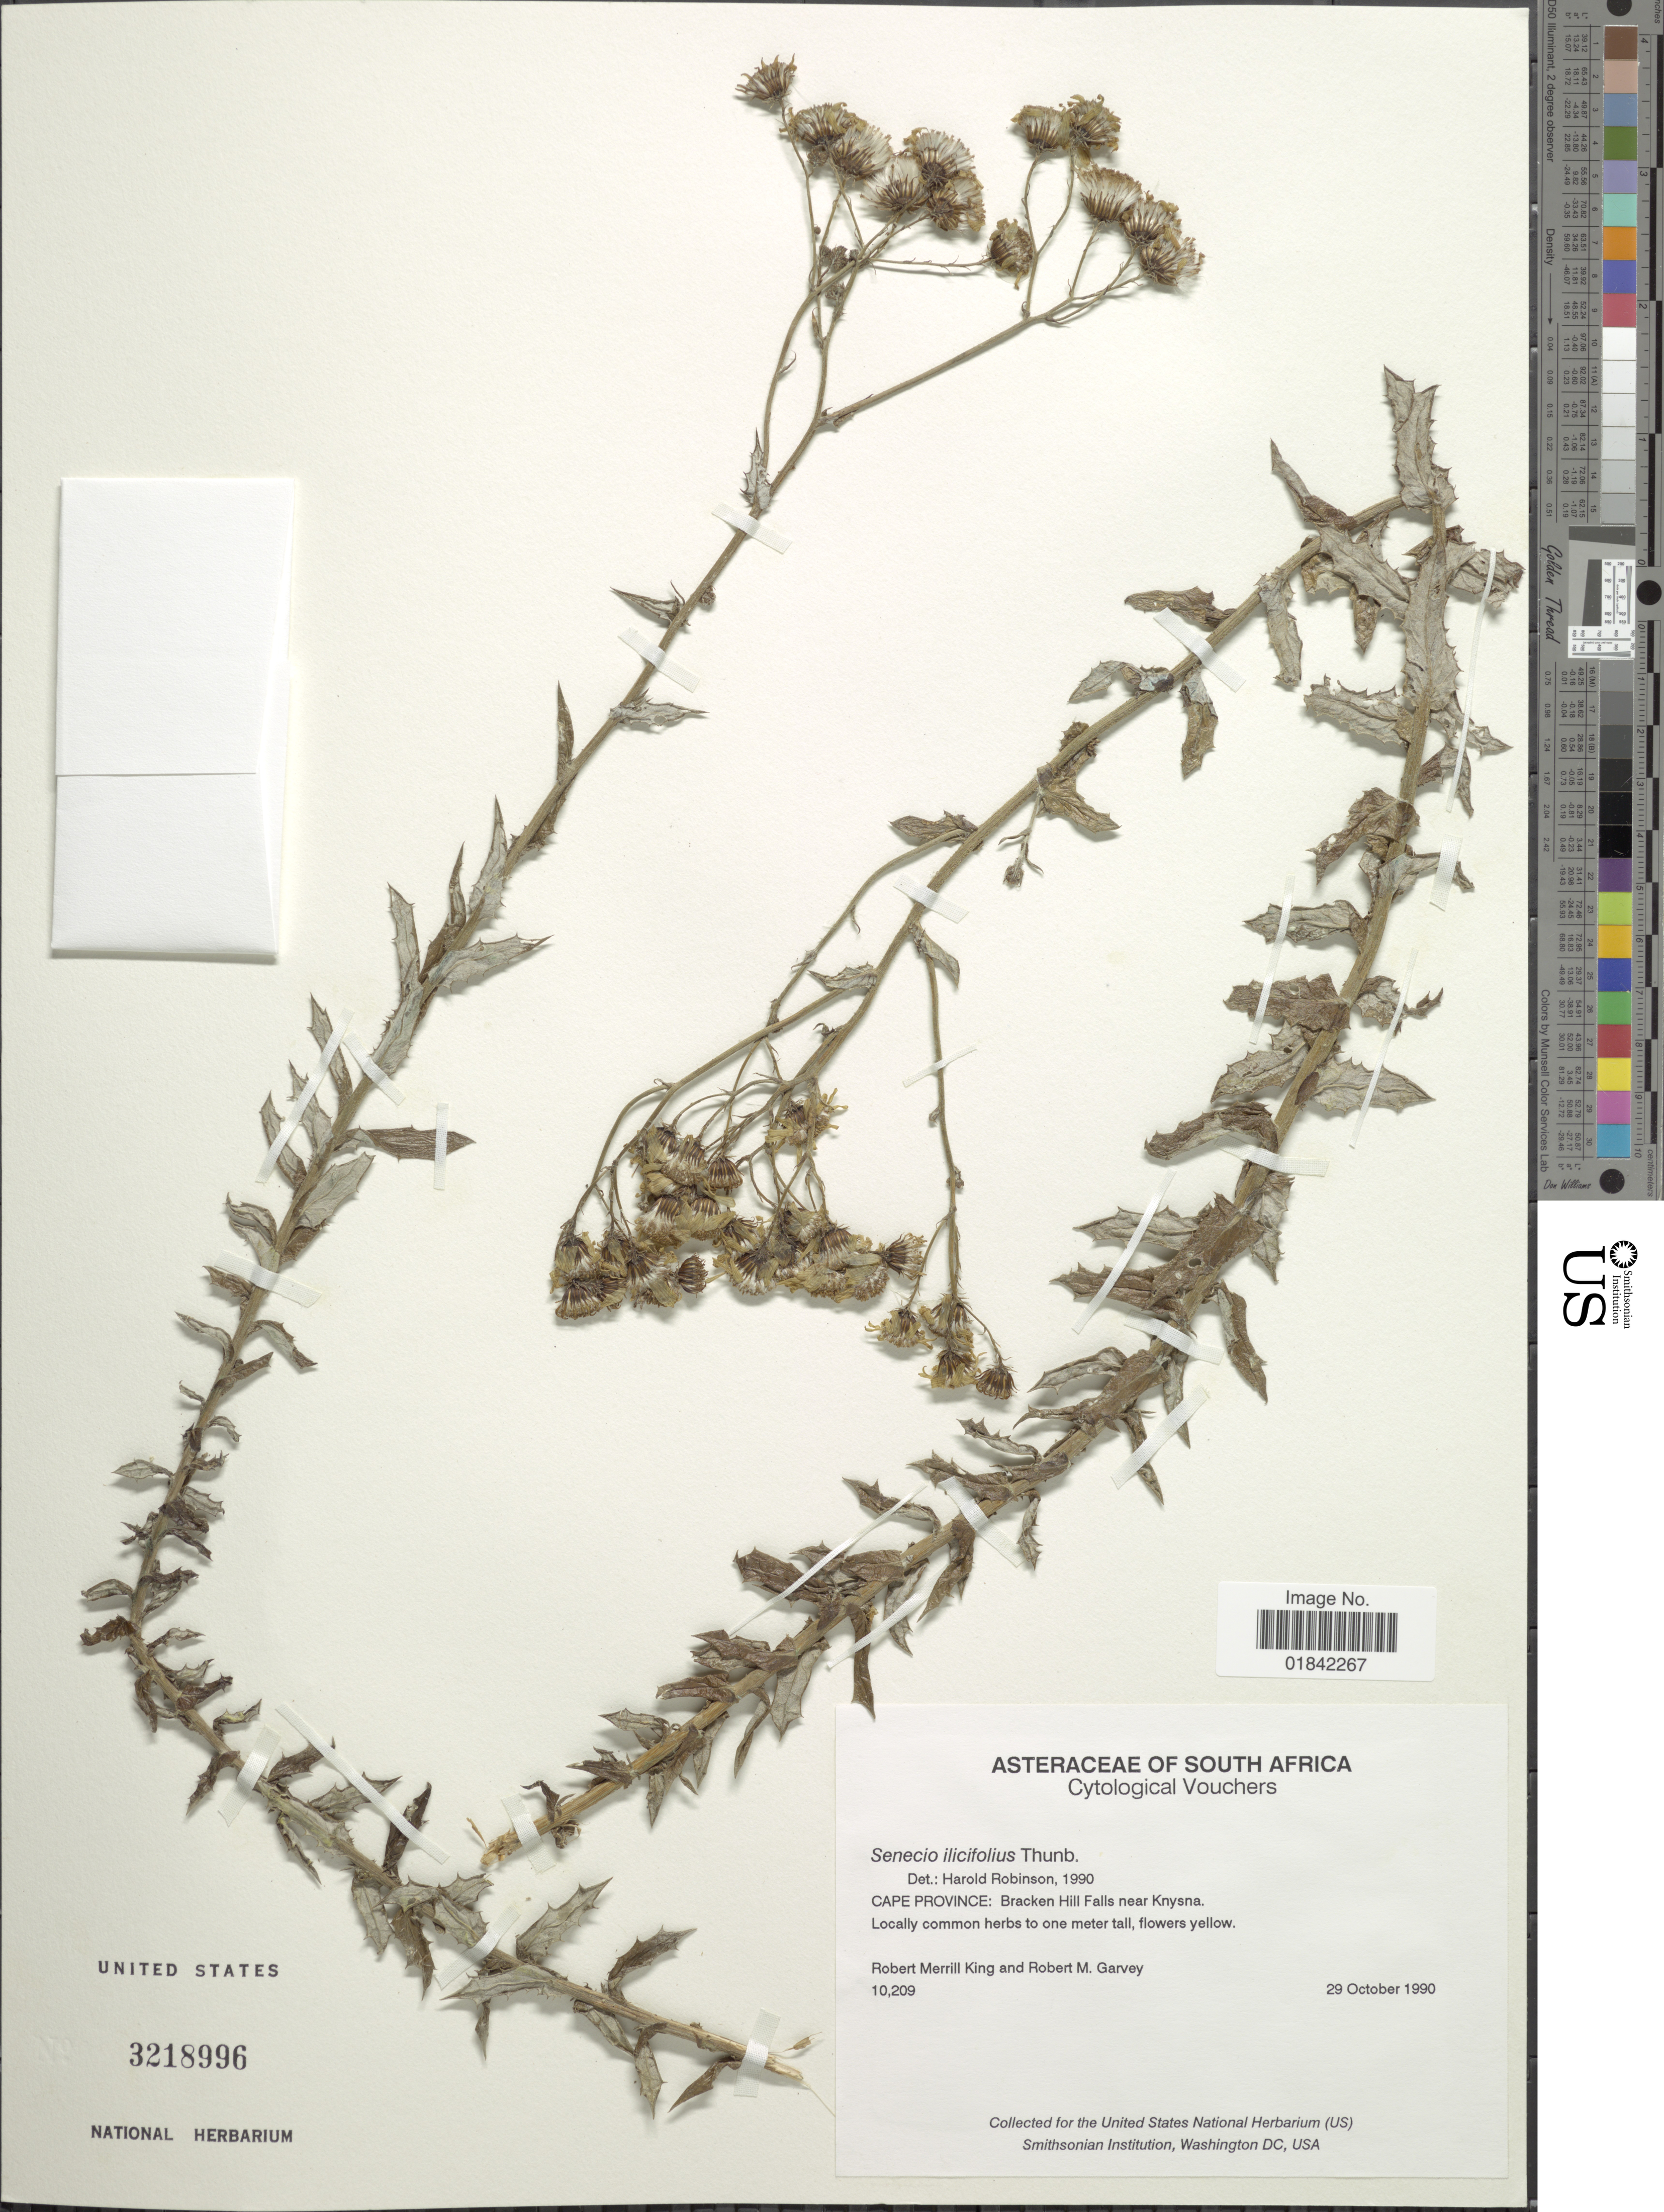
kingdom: Plantae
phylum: Tracheophyta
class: Magnoliopsida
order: Asterales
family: Asteraceae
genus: Senecio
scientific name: Senecio ilicifolius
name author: Thunb.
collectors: R. M. King & R. Garvey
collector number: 10209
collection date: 1990-10-29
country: South Africa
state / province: Western Cape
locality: Bracken Hill Falls near knysna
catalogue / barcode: US 3218996